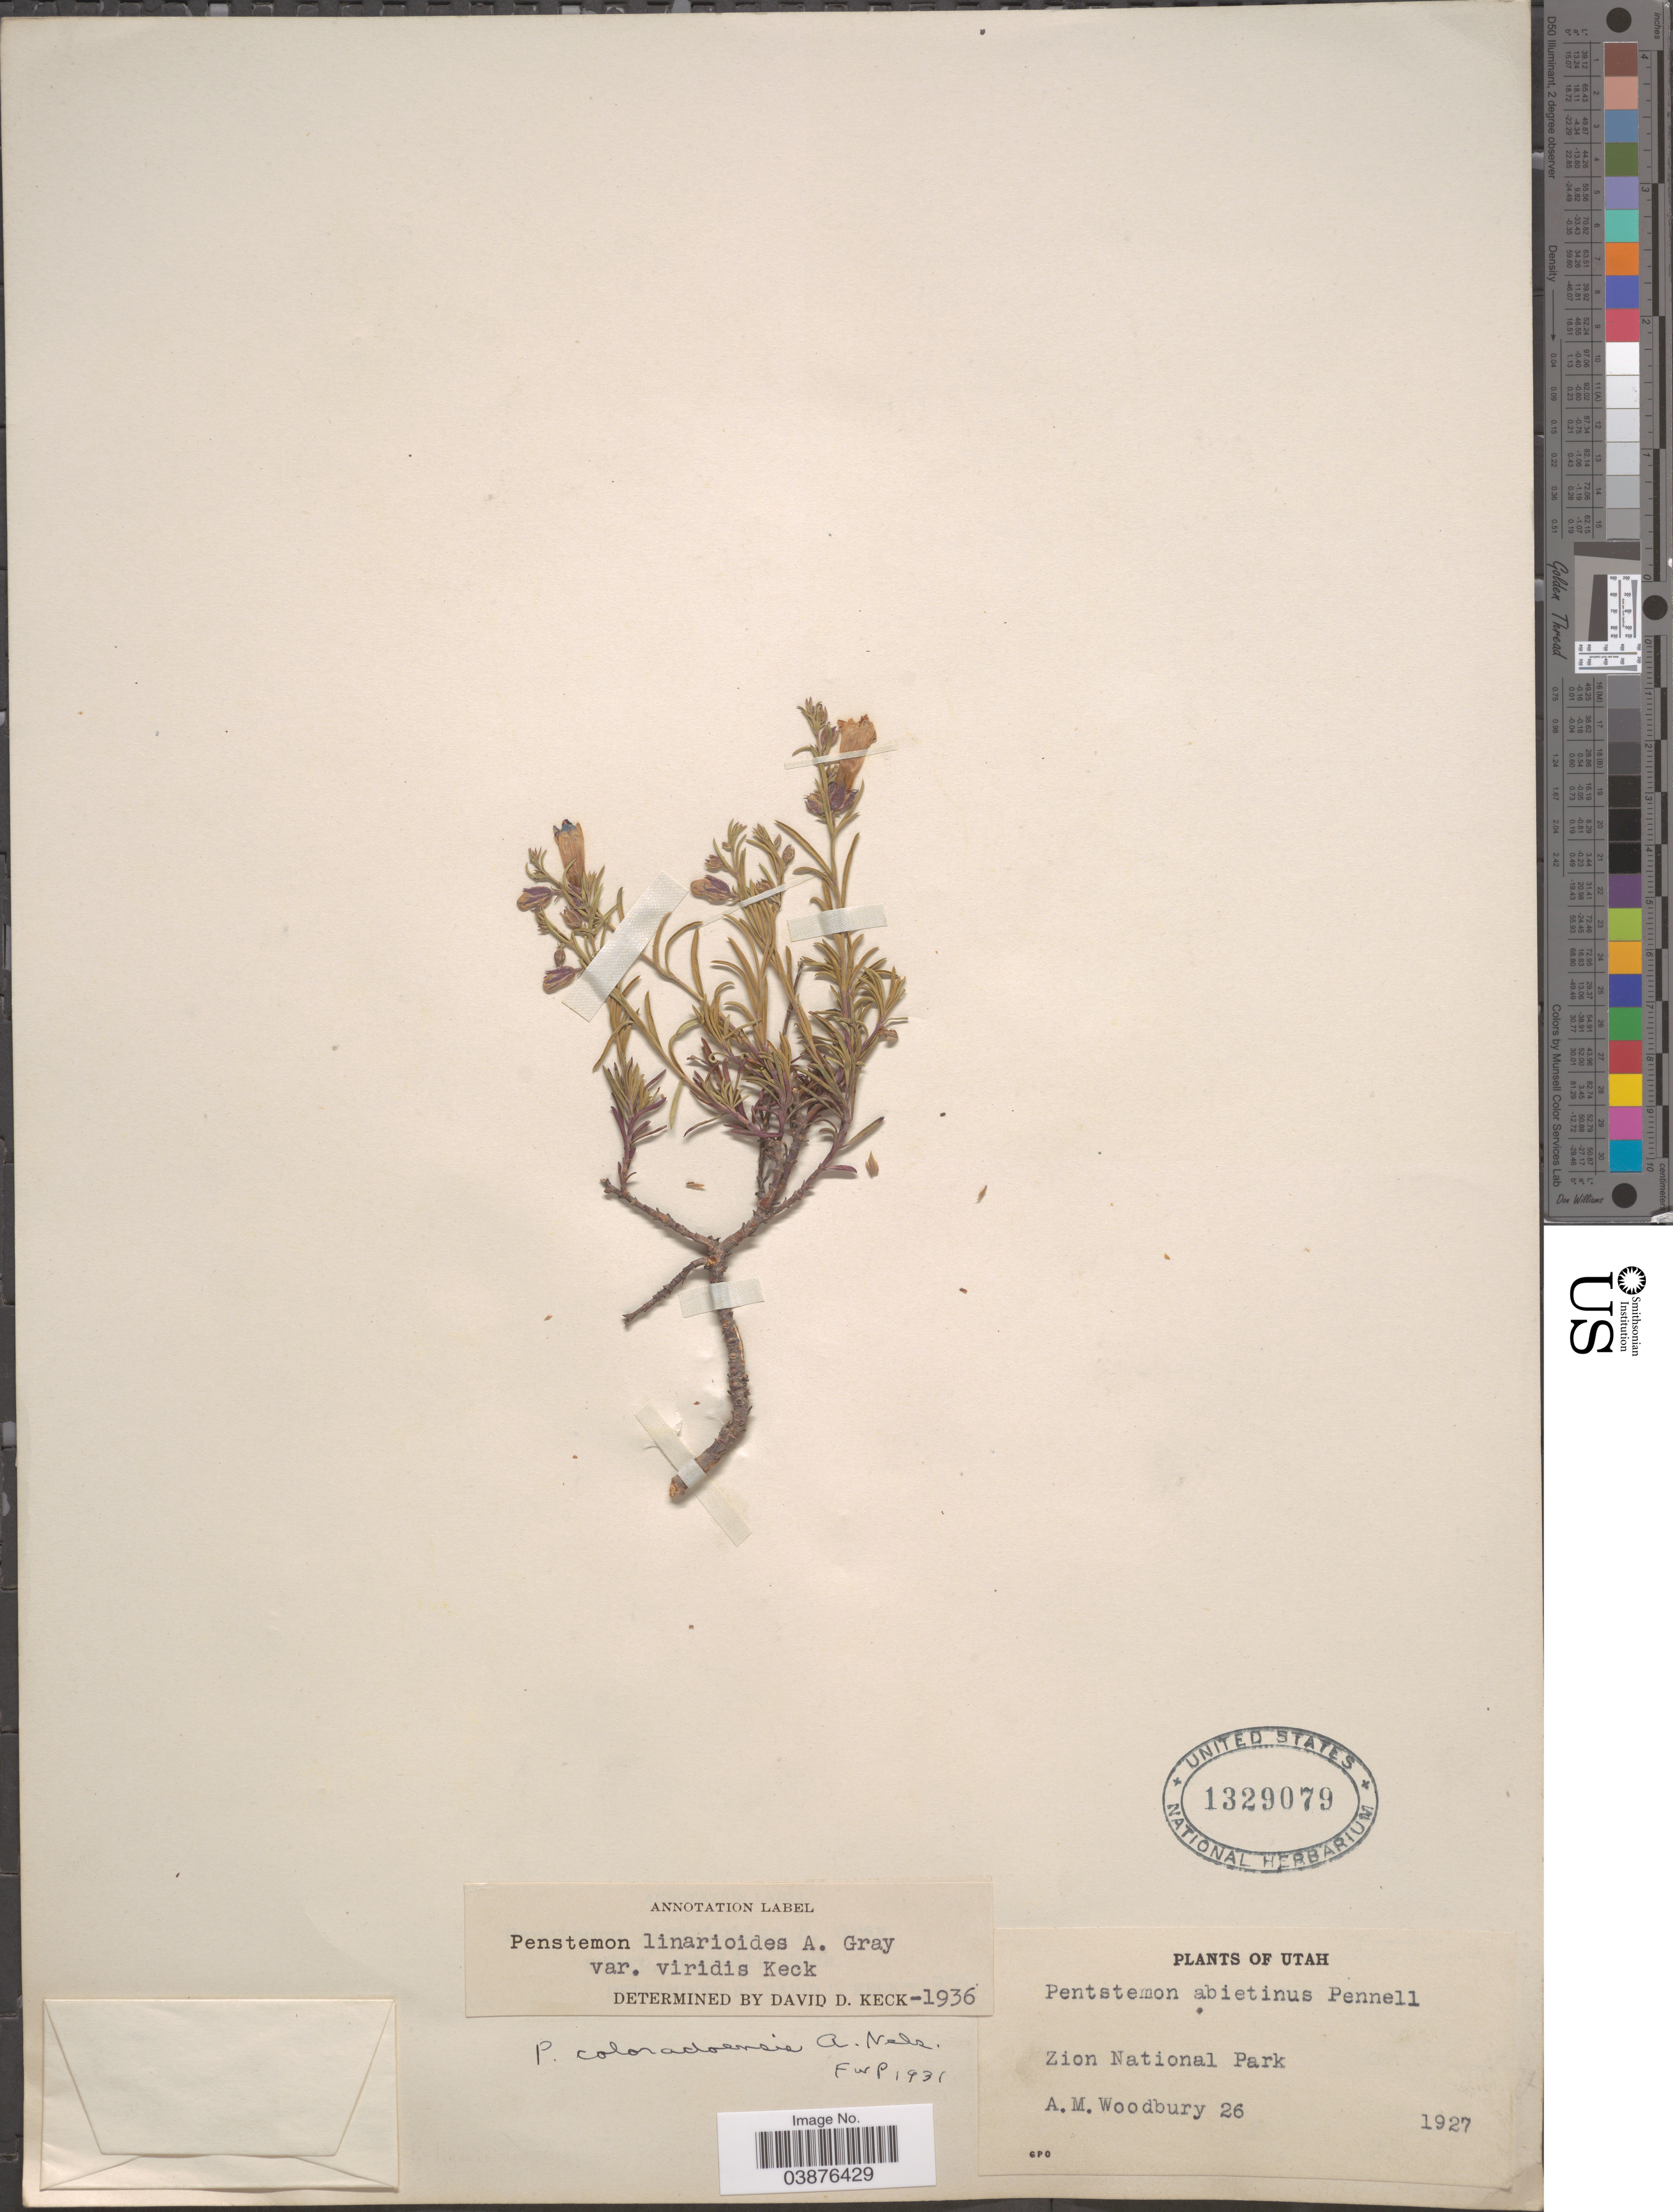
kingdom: Plantae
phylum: Tracheophyta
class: Magnoliopsida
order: Lamiales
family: Plantaginaceae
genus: Penstemon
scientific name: Penstemon linarioides var. viridis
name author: D.D. Keck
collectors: A. M. Woodbury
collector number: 26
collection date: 1927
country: United States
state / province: Utah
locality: Zion National Park.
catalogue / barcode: US 1329079